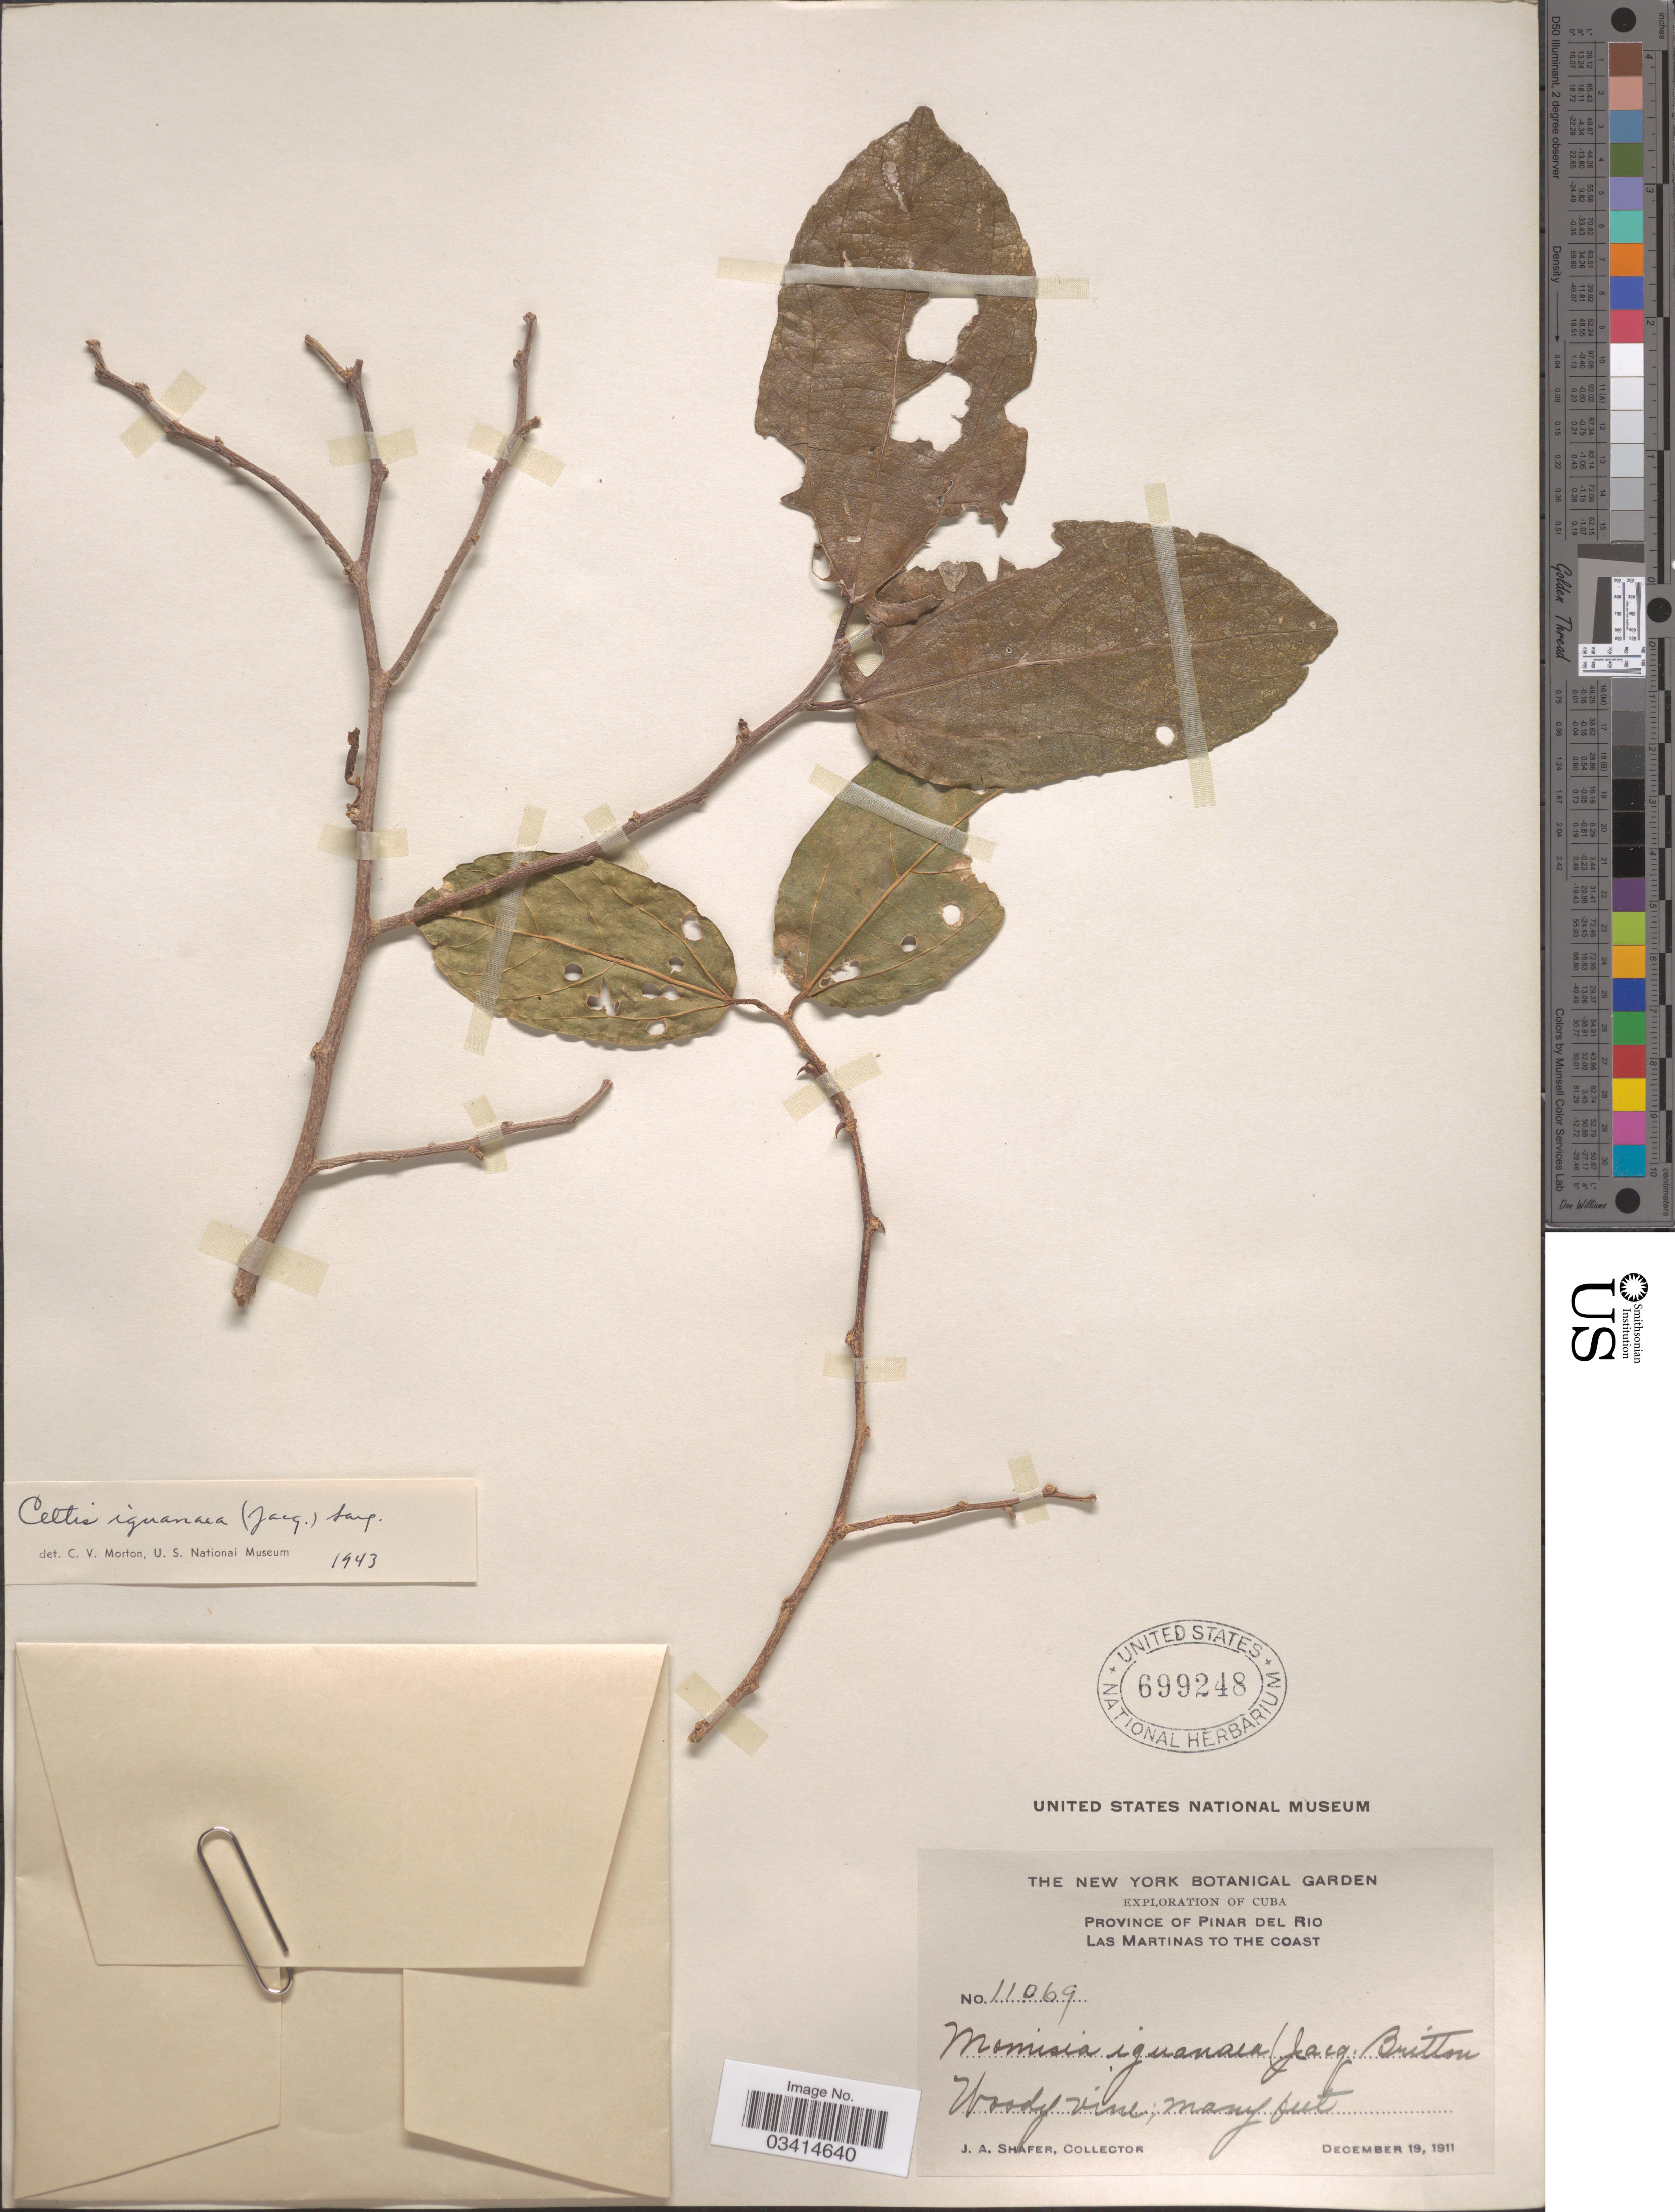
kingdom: Plantae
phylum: Tracheophyta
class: Magnoliopsida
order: Rosales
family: Cannabaceae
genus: Celtis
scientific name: Celtis iguanaea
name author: (Jacq.) Sarg.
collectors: J. A. Shafer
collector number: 11069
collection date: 1911-12-19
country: Cuba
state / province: Pinar del Río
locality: Las Martinas to the Coast.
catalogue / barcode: US 699248